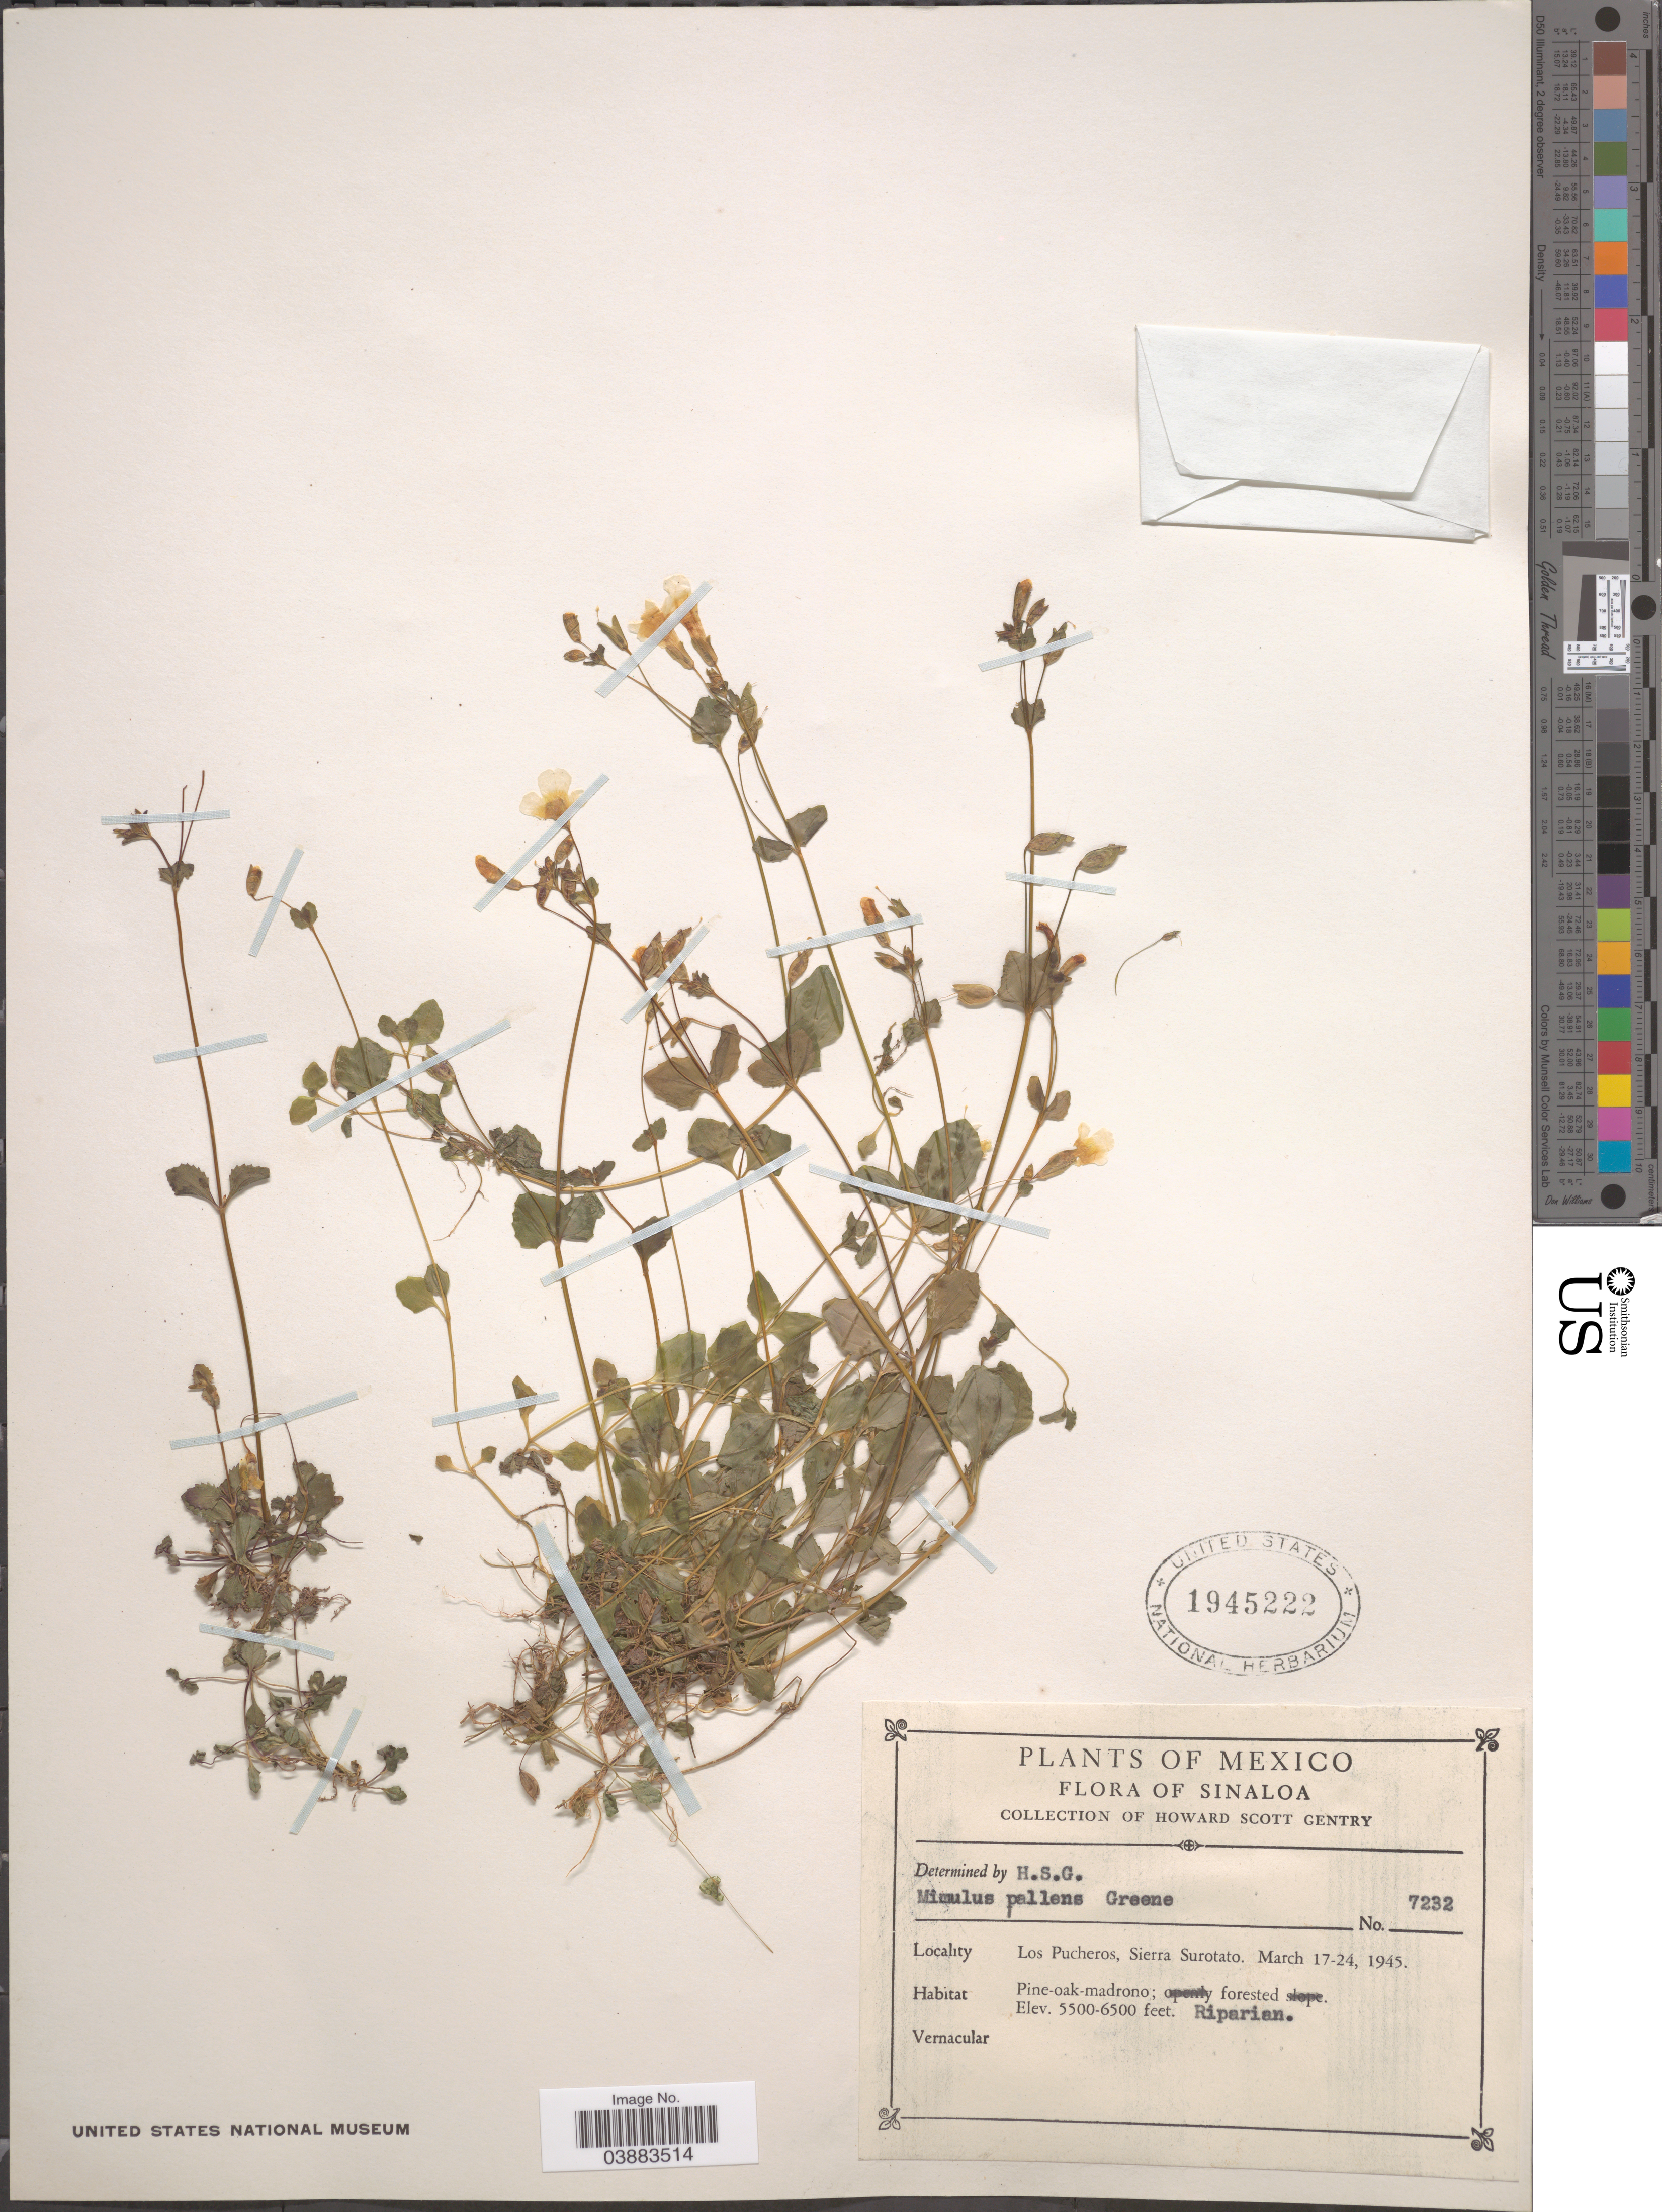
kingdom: Plantae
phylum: Tracheophyta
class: Magnoliopsida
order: Lamiales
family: Phrymaceae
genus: Mimulus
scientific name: Mimulus pallens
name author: Greene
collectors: H. S. Gentry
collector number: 7232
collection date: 1945-03-17/1945-03-24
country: Mexico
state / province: Sinaloa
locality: Los Pucheros, Sierra Surotato.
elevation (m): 1676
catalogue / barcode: US 1945222